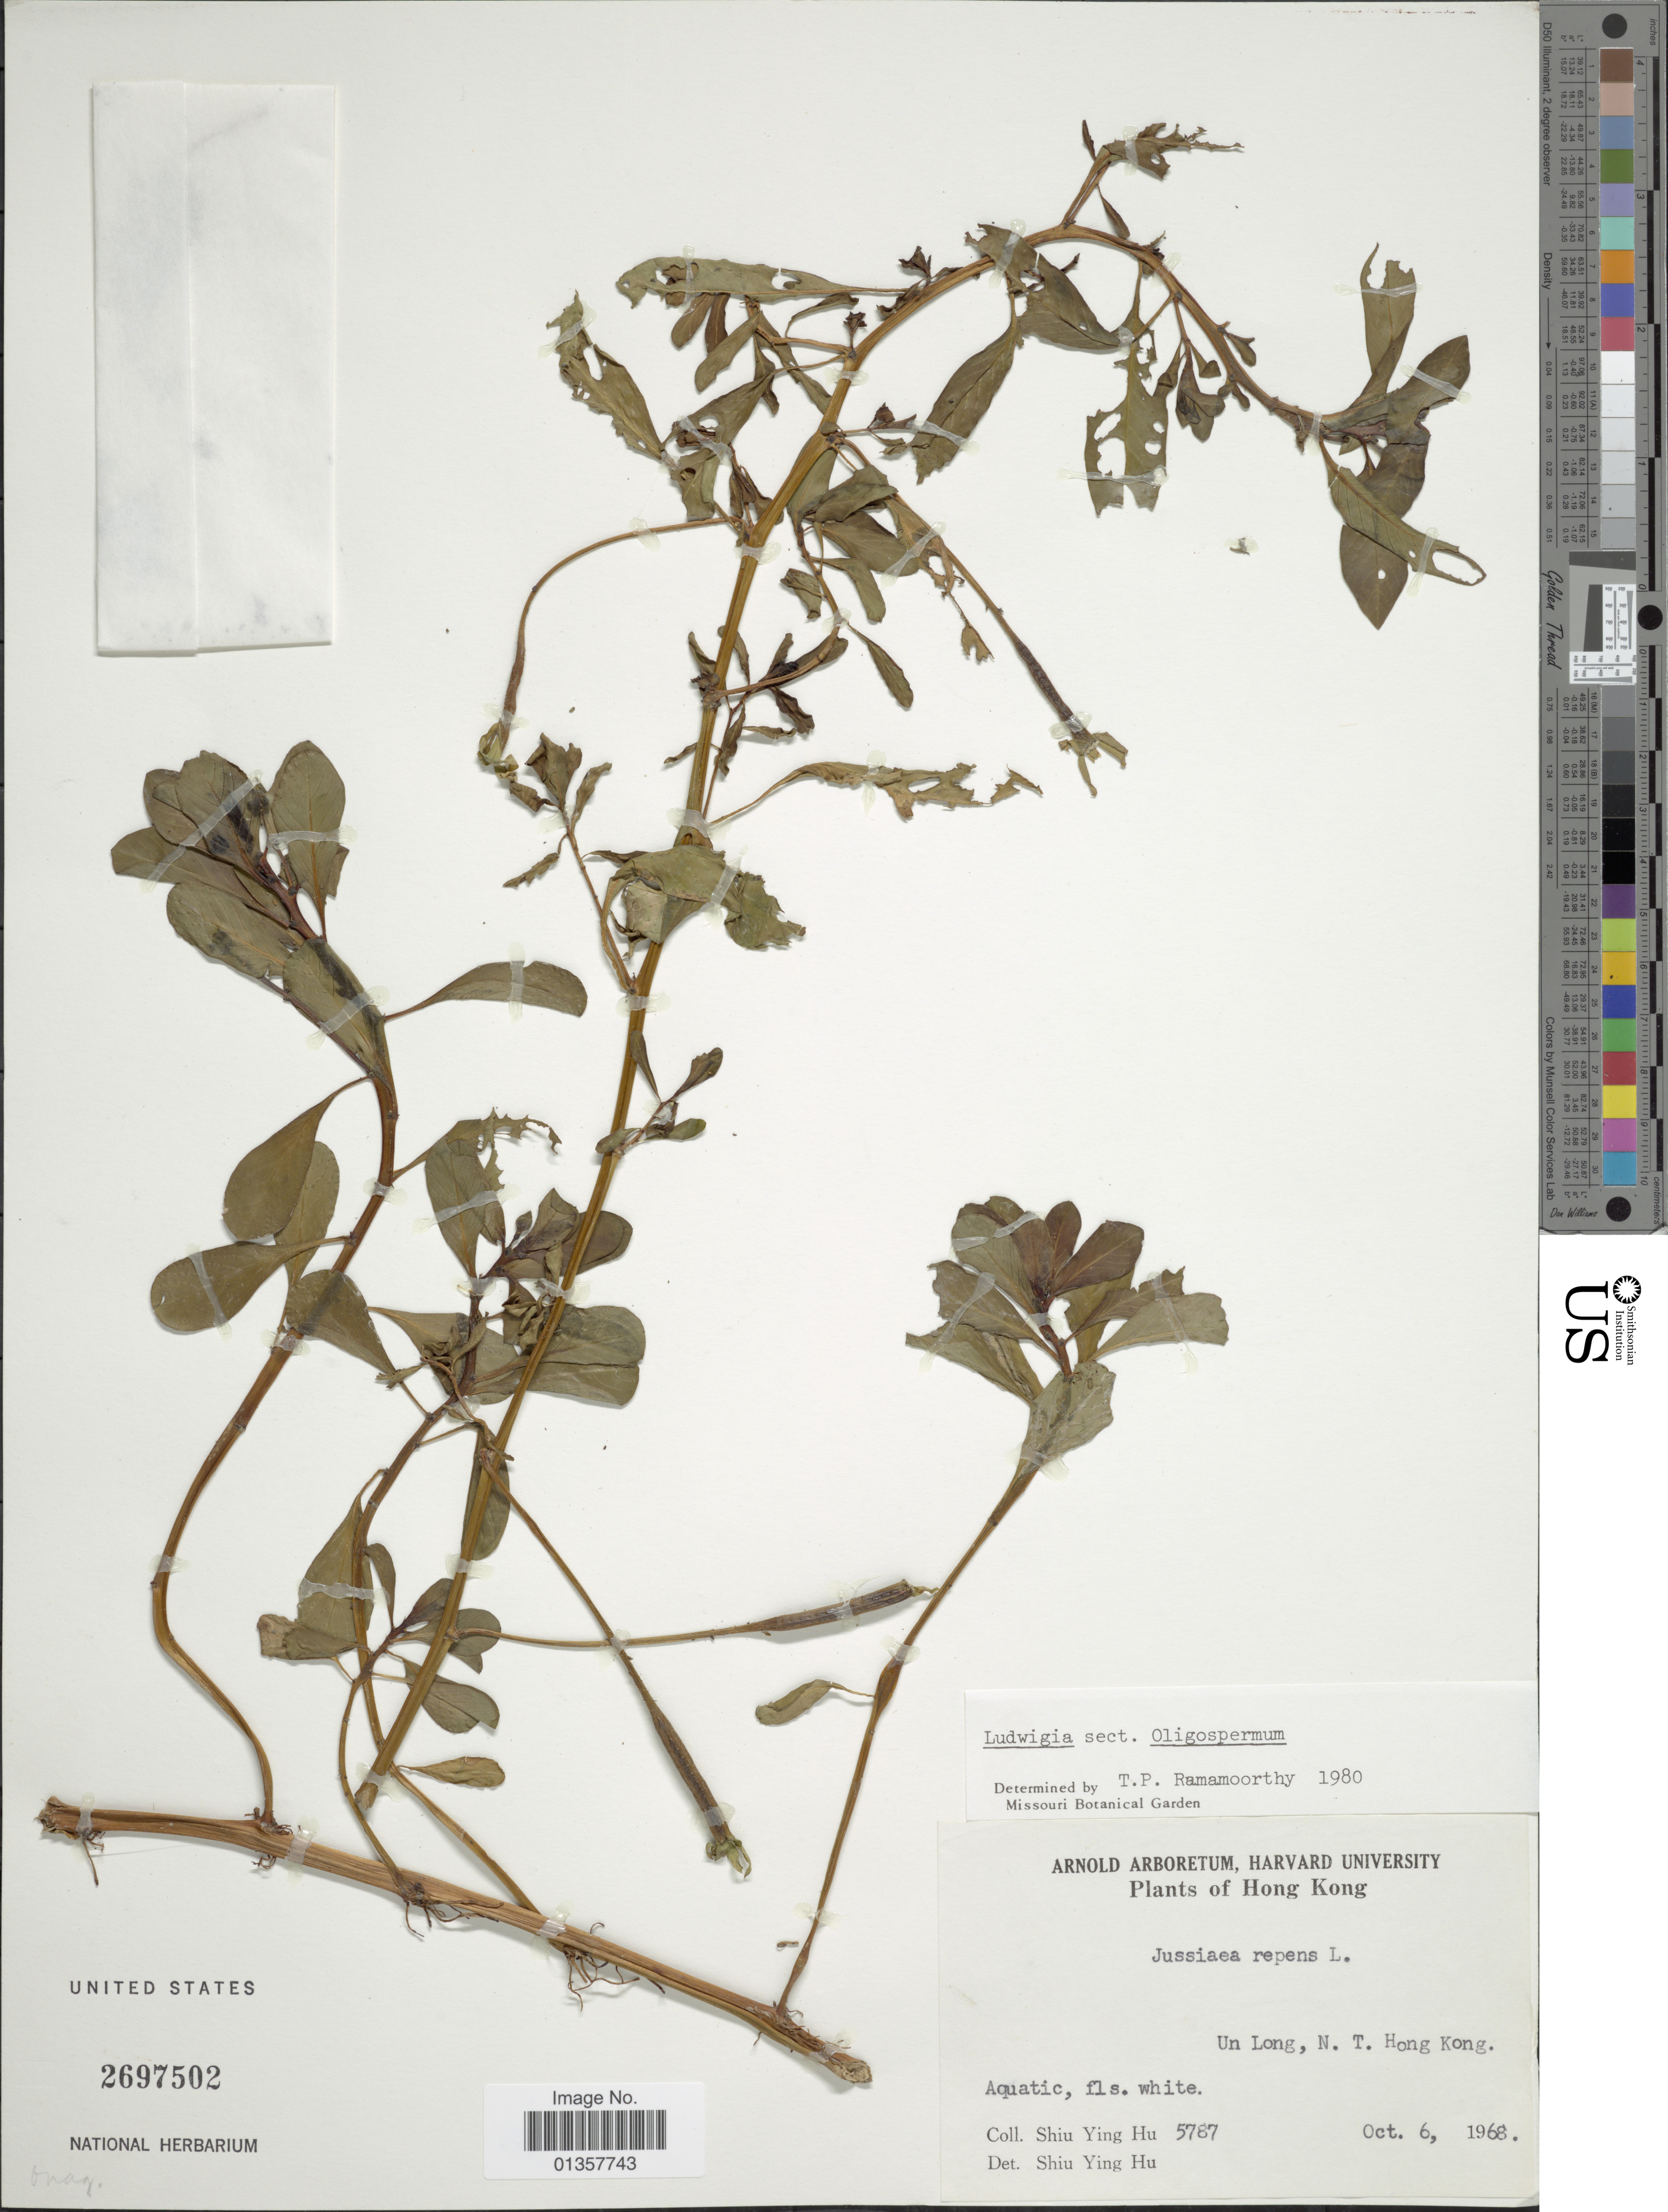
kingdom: Plantae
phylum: Tracheophyta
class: Magnoliopsida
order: Myrtales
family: Onagraceae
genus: Ludwigia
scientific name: Ludwigia adscendens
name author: (L.) H. Hara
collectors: S. Y. Hu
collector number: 5787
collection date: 1968-10-06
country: China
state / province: Hong Kong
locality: Un Long, N.T.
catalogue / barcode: US 2697502